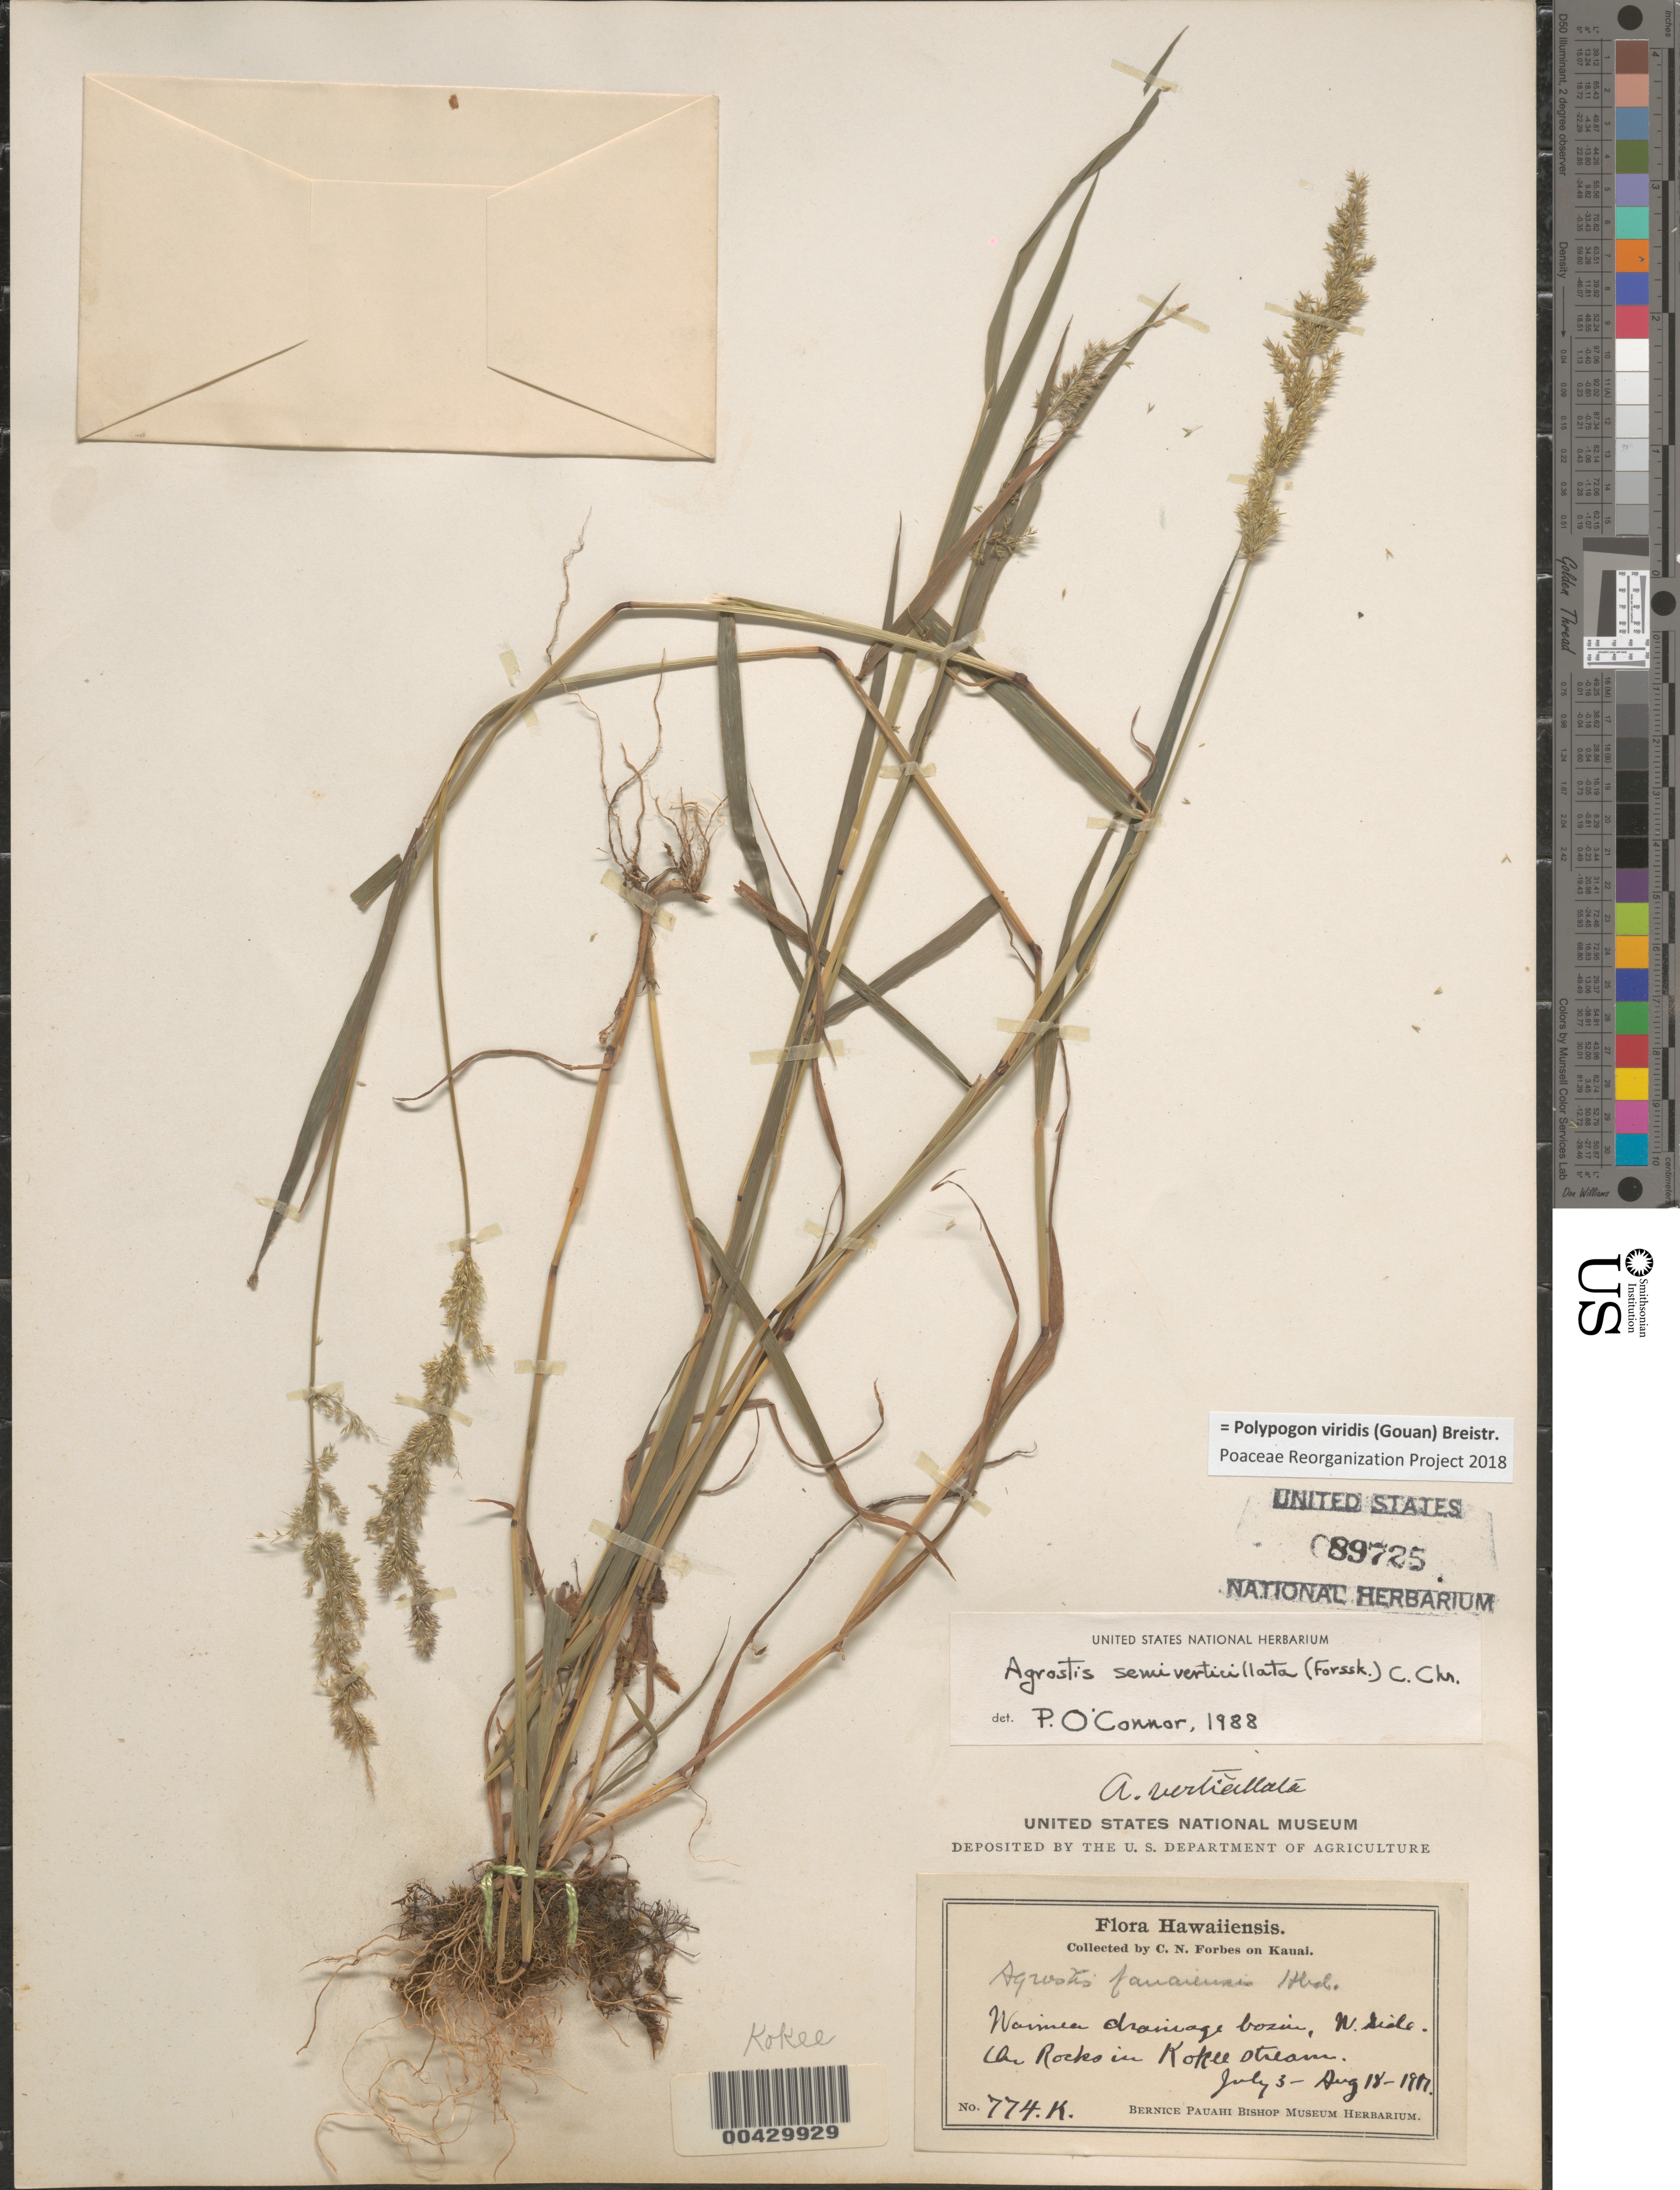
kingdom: Plantae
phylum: Tracheophyta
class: Liliopsida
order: Poales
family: Poaceae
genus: Polypogon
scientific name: Polypogon viridis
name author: (Gouan) Breistroffer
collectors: C. N. Forbes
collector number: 774.K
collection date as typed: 3 Jul 1911 to 18 Aug 1911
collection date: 1911-07-03/1911-08-18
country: United States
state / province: Hawaii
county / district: Kauai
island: Kaua'i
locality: W side Waimea drainage basin, in Kokee stream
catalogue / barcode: US 89725